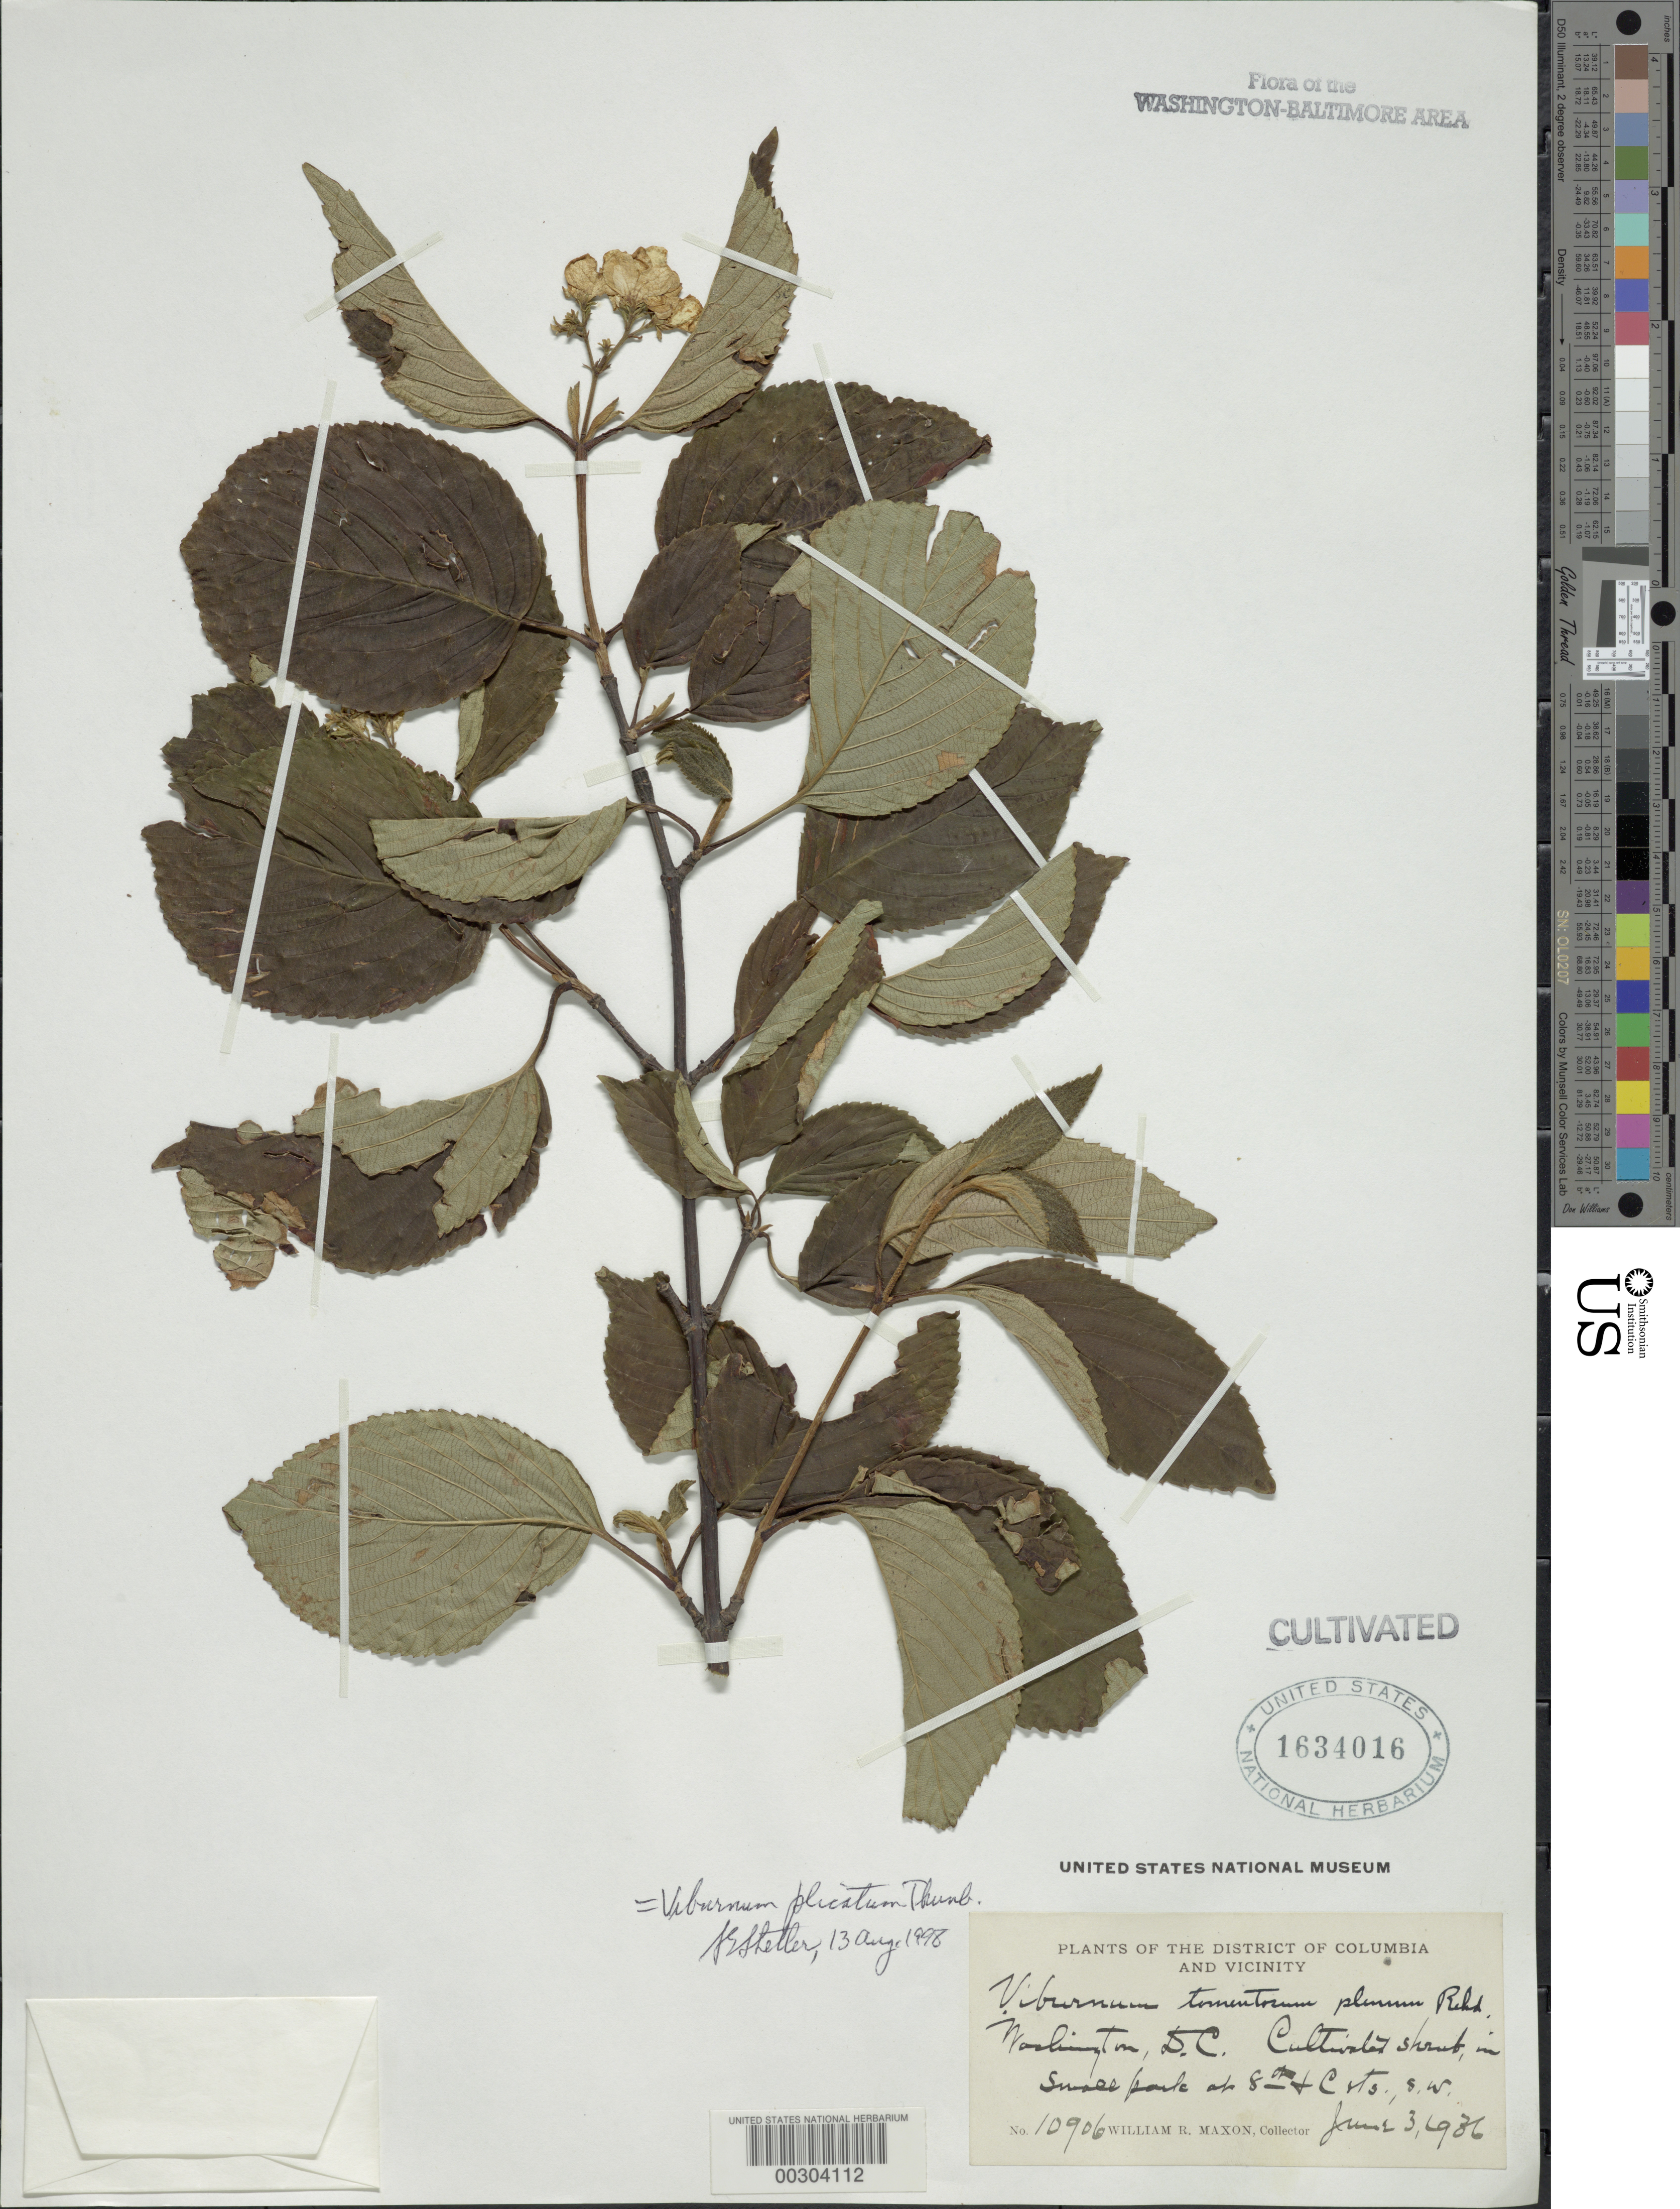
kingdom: Plantae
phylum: Tracheophyta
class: Magnoliopsida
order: Dipsacales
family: Viburnaceae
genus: Viburnum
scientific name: Viburnum plicatum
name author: Thunb.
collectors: W. R. Maxon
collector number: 10906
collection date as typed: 03 Jun 1936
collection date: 1936-06-03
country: United States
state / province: District of Columbia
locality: In small park at 8th and C St. SSW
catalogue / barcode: US 1634016